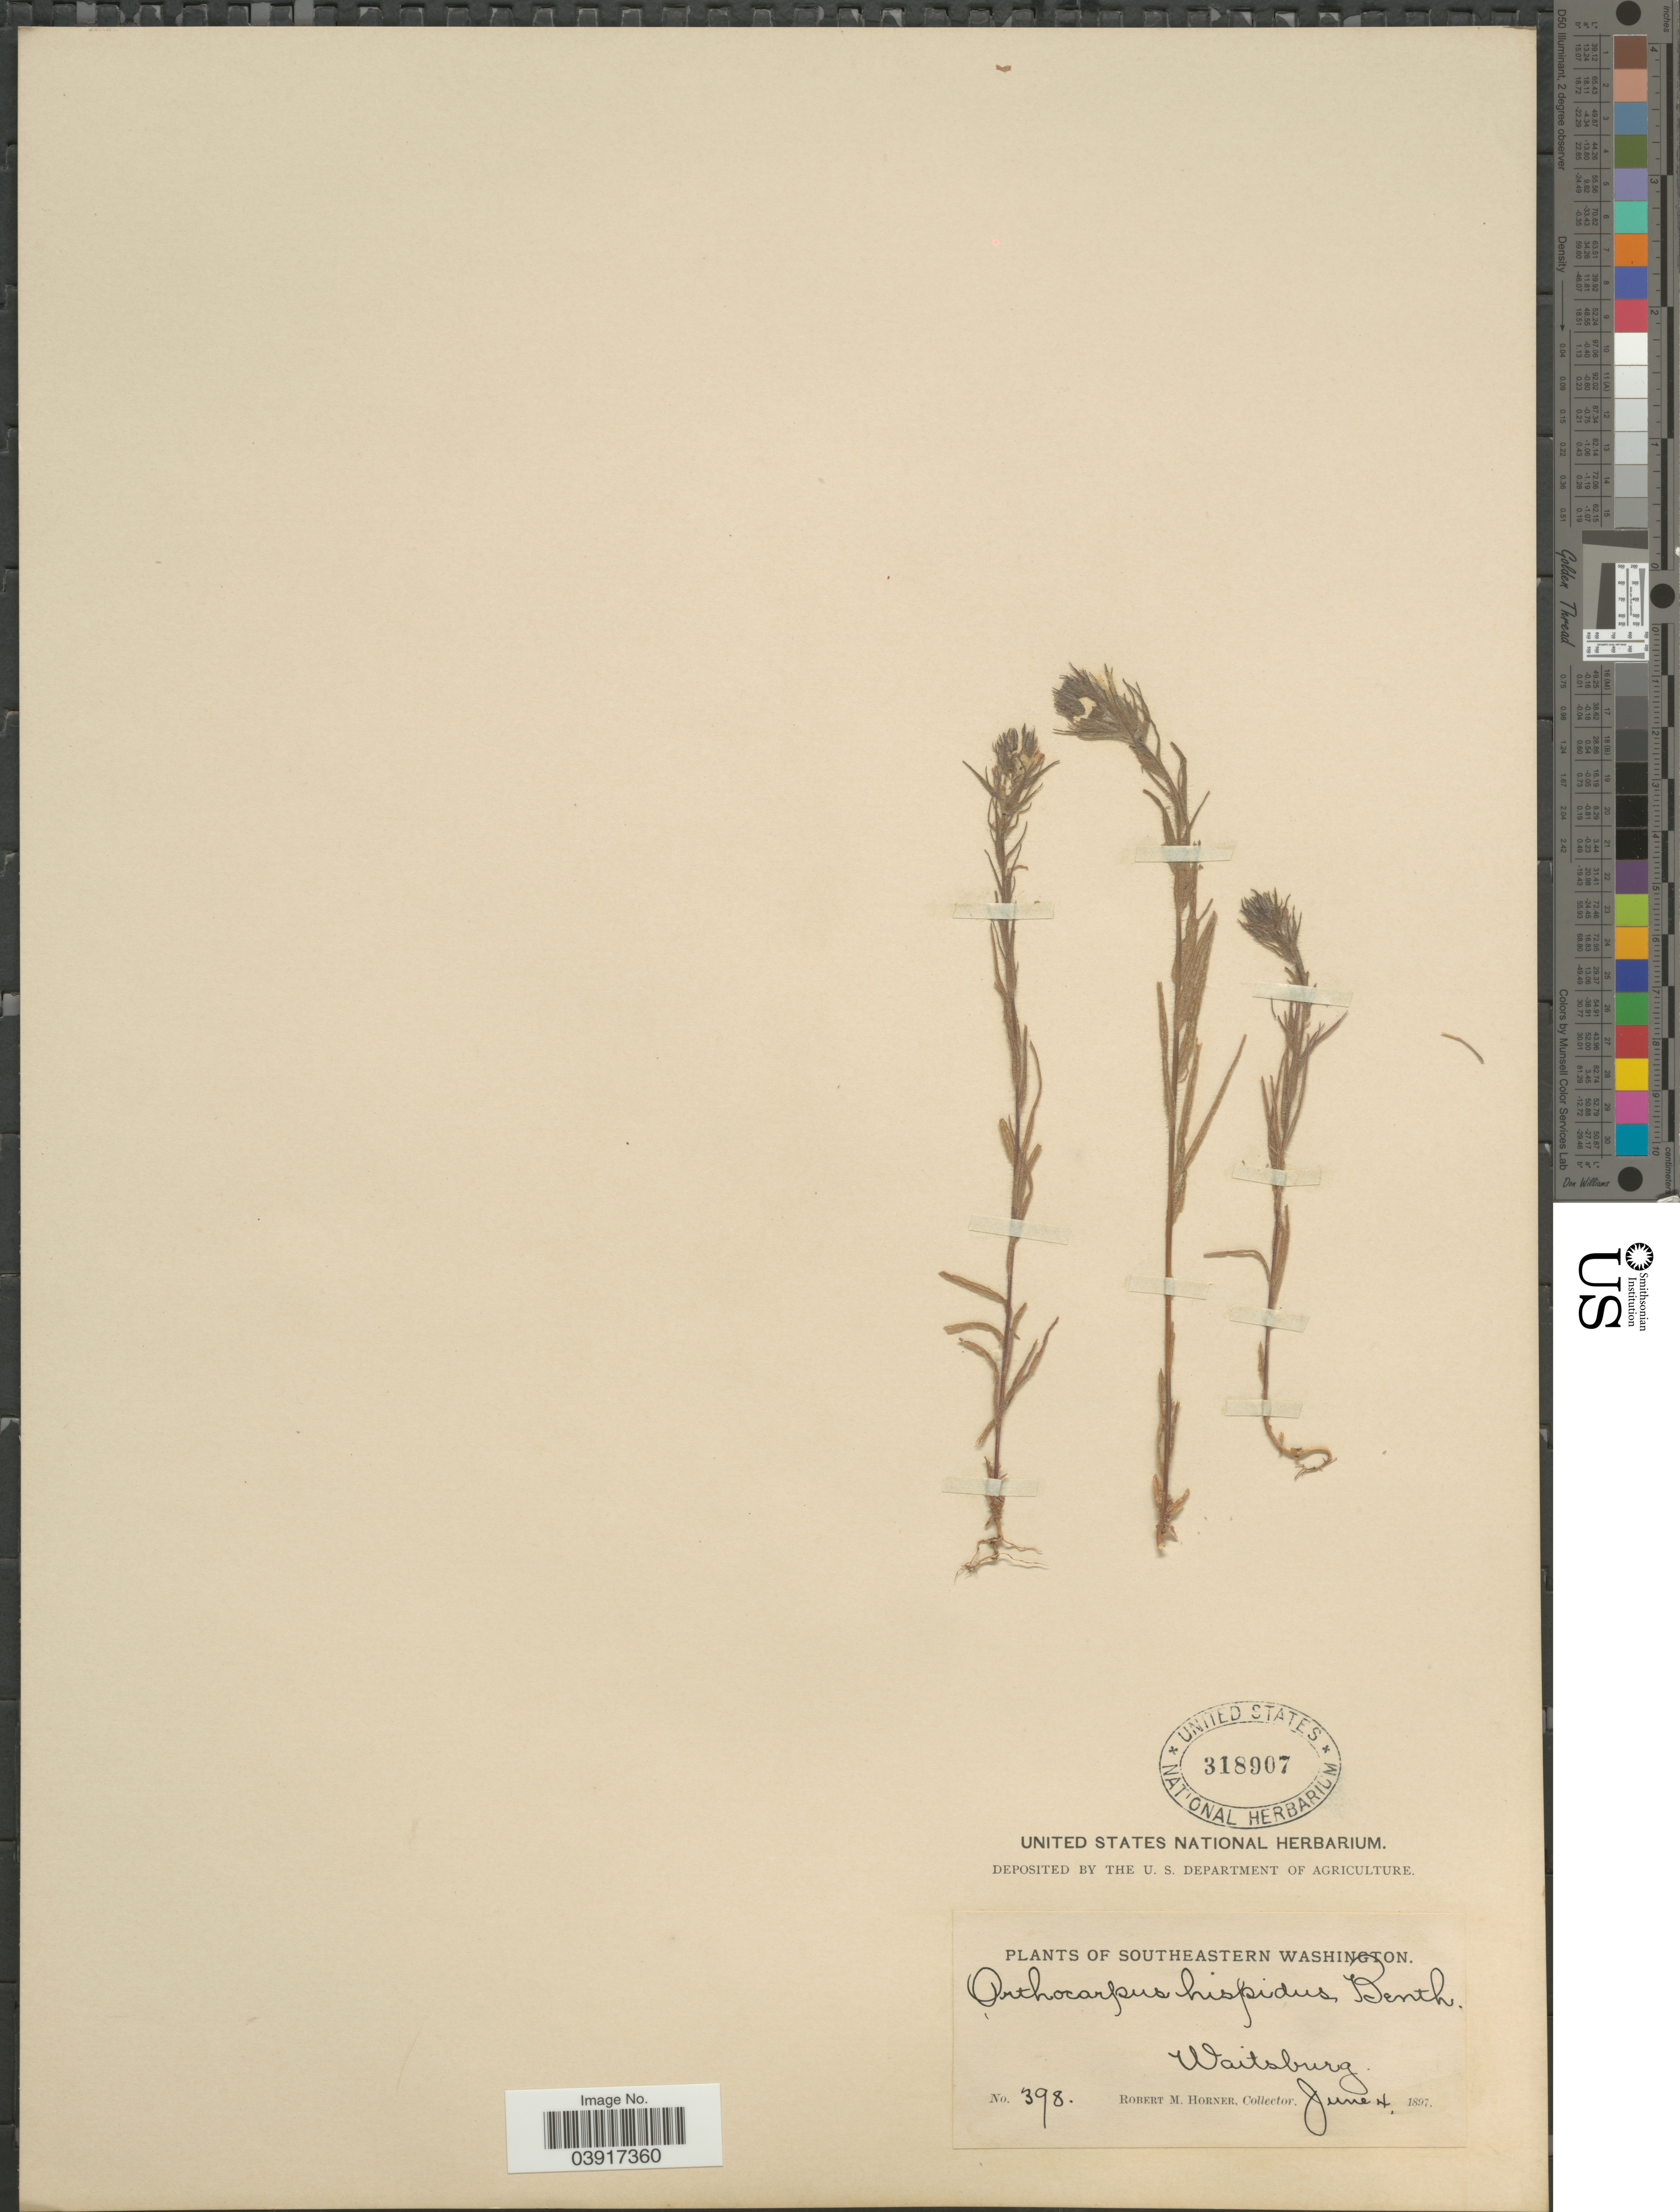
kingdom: Plantae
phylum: Tracheophyta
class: Magnoliopsida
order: Lamiales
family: Orobanchaceae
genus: Orthocarpus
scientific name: Orthocarpus hispidus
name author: Benth.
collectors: R. Horner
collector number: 398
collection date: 1897-06-04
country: United States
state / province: Washington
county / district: Walla Walla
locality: Southeastern Washington. Waitsburg.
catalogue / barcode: US 318907